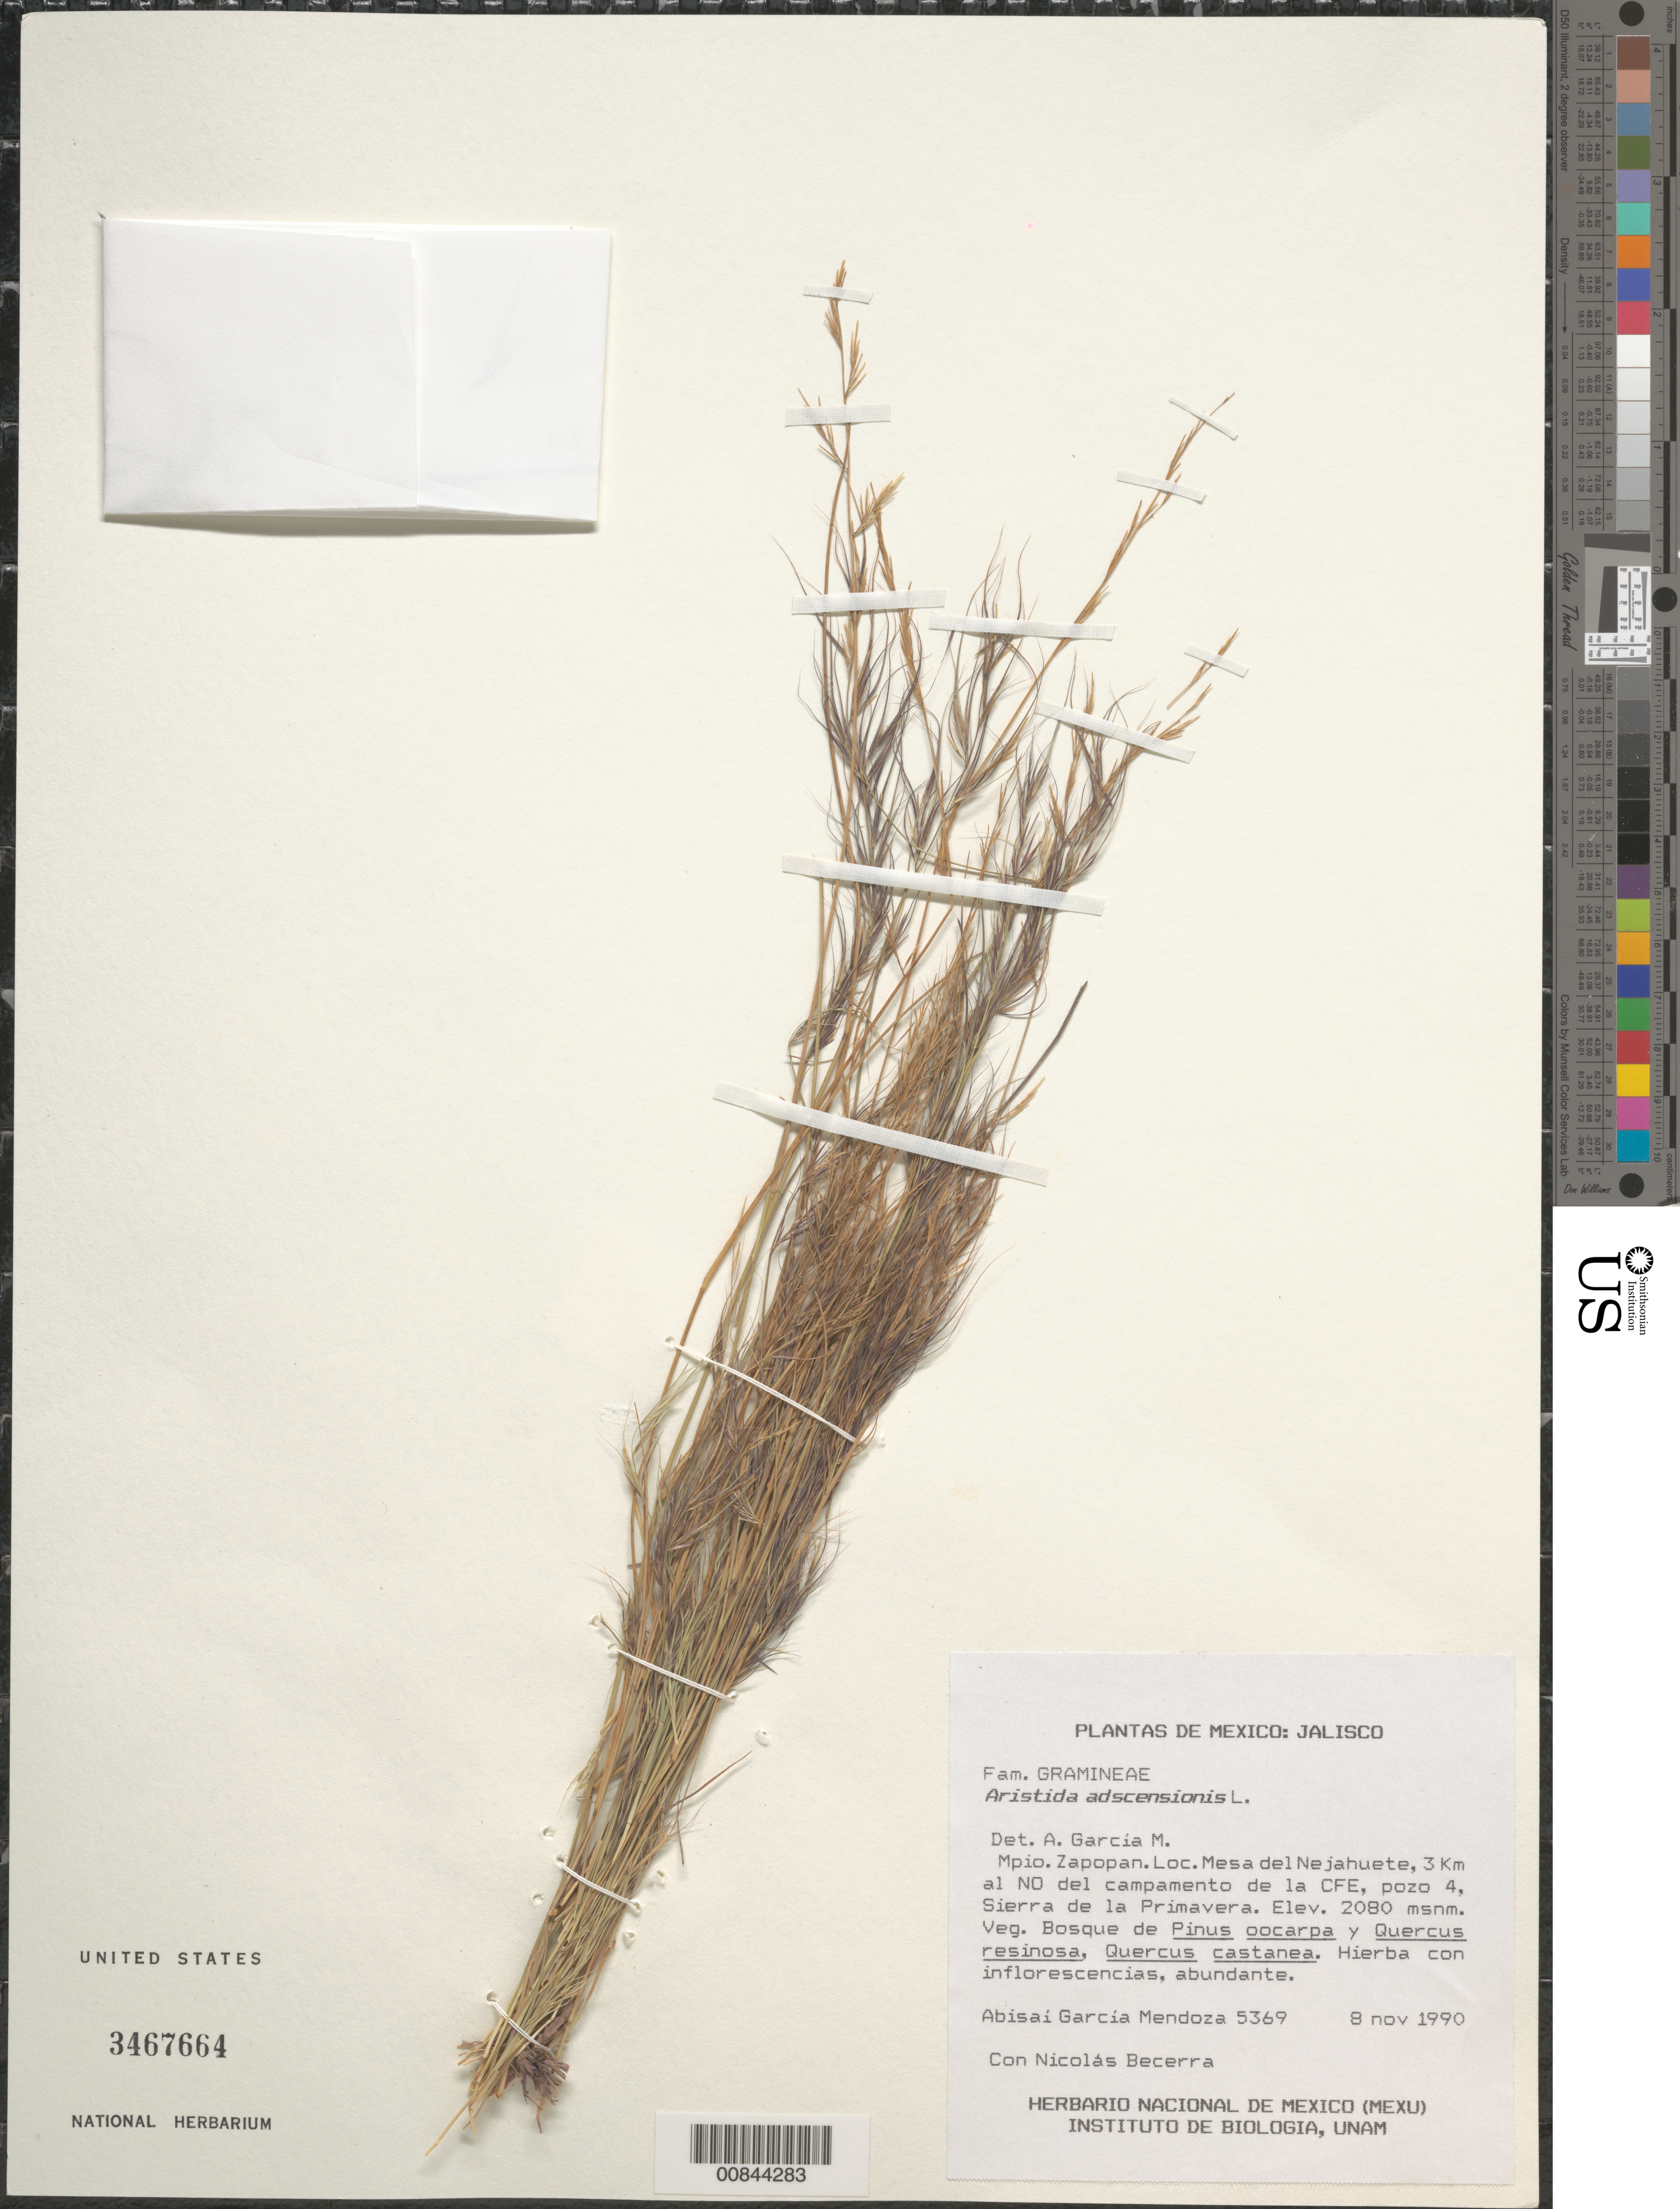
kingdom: Plantae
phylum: Tracheophyta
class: Liliopsida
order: Poales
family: Poaceae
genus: Aristida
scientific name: Aristida adscensionis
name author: L.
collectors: A. García-Mendoza & N. Becerra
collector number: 5369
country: Mexico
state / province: Jalisco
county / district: Zapopan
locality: Mesa del Nejahuete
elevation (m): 2080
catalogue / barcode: US 3467664